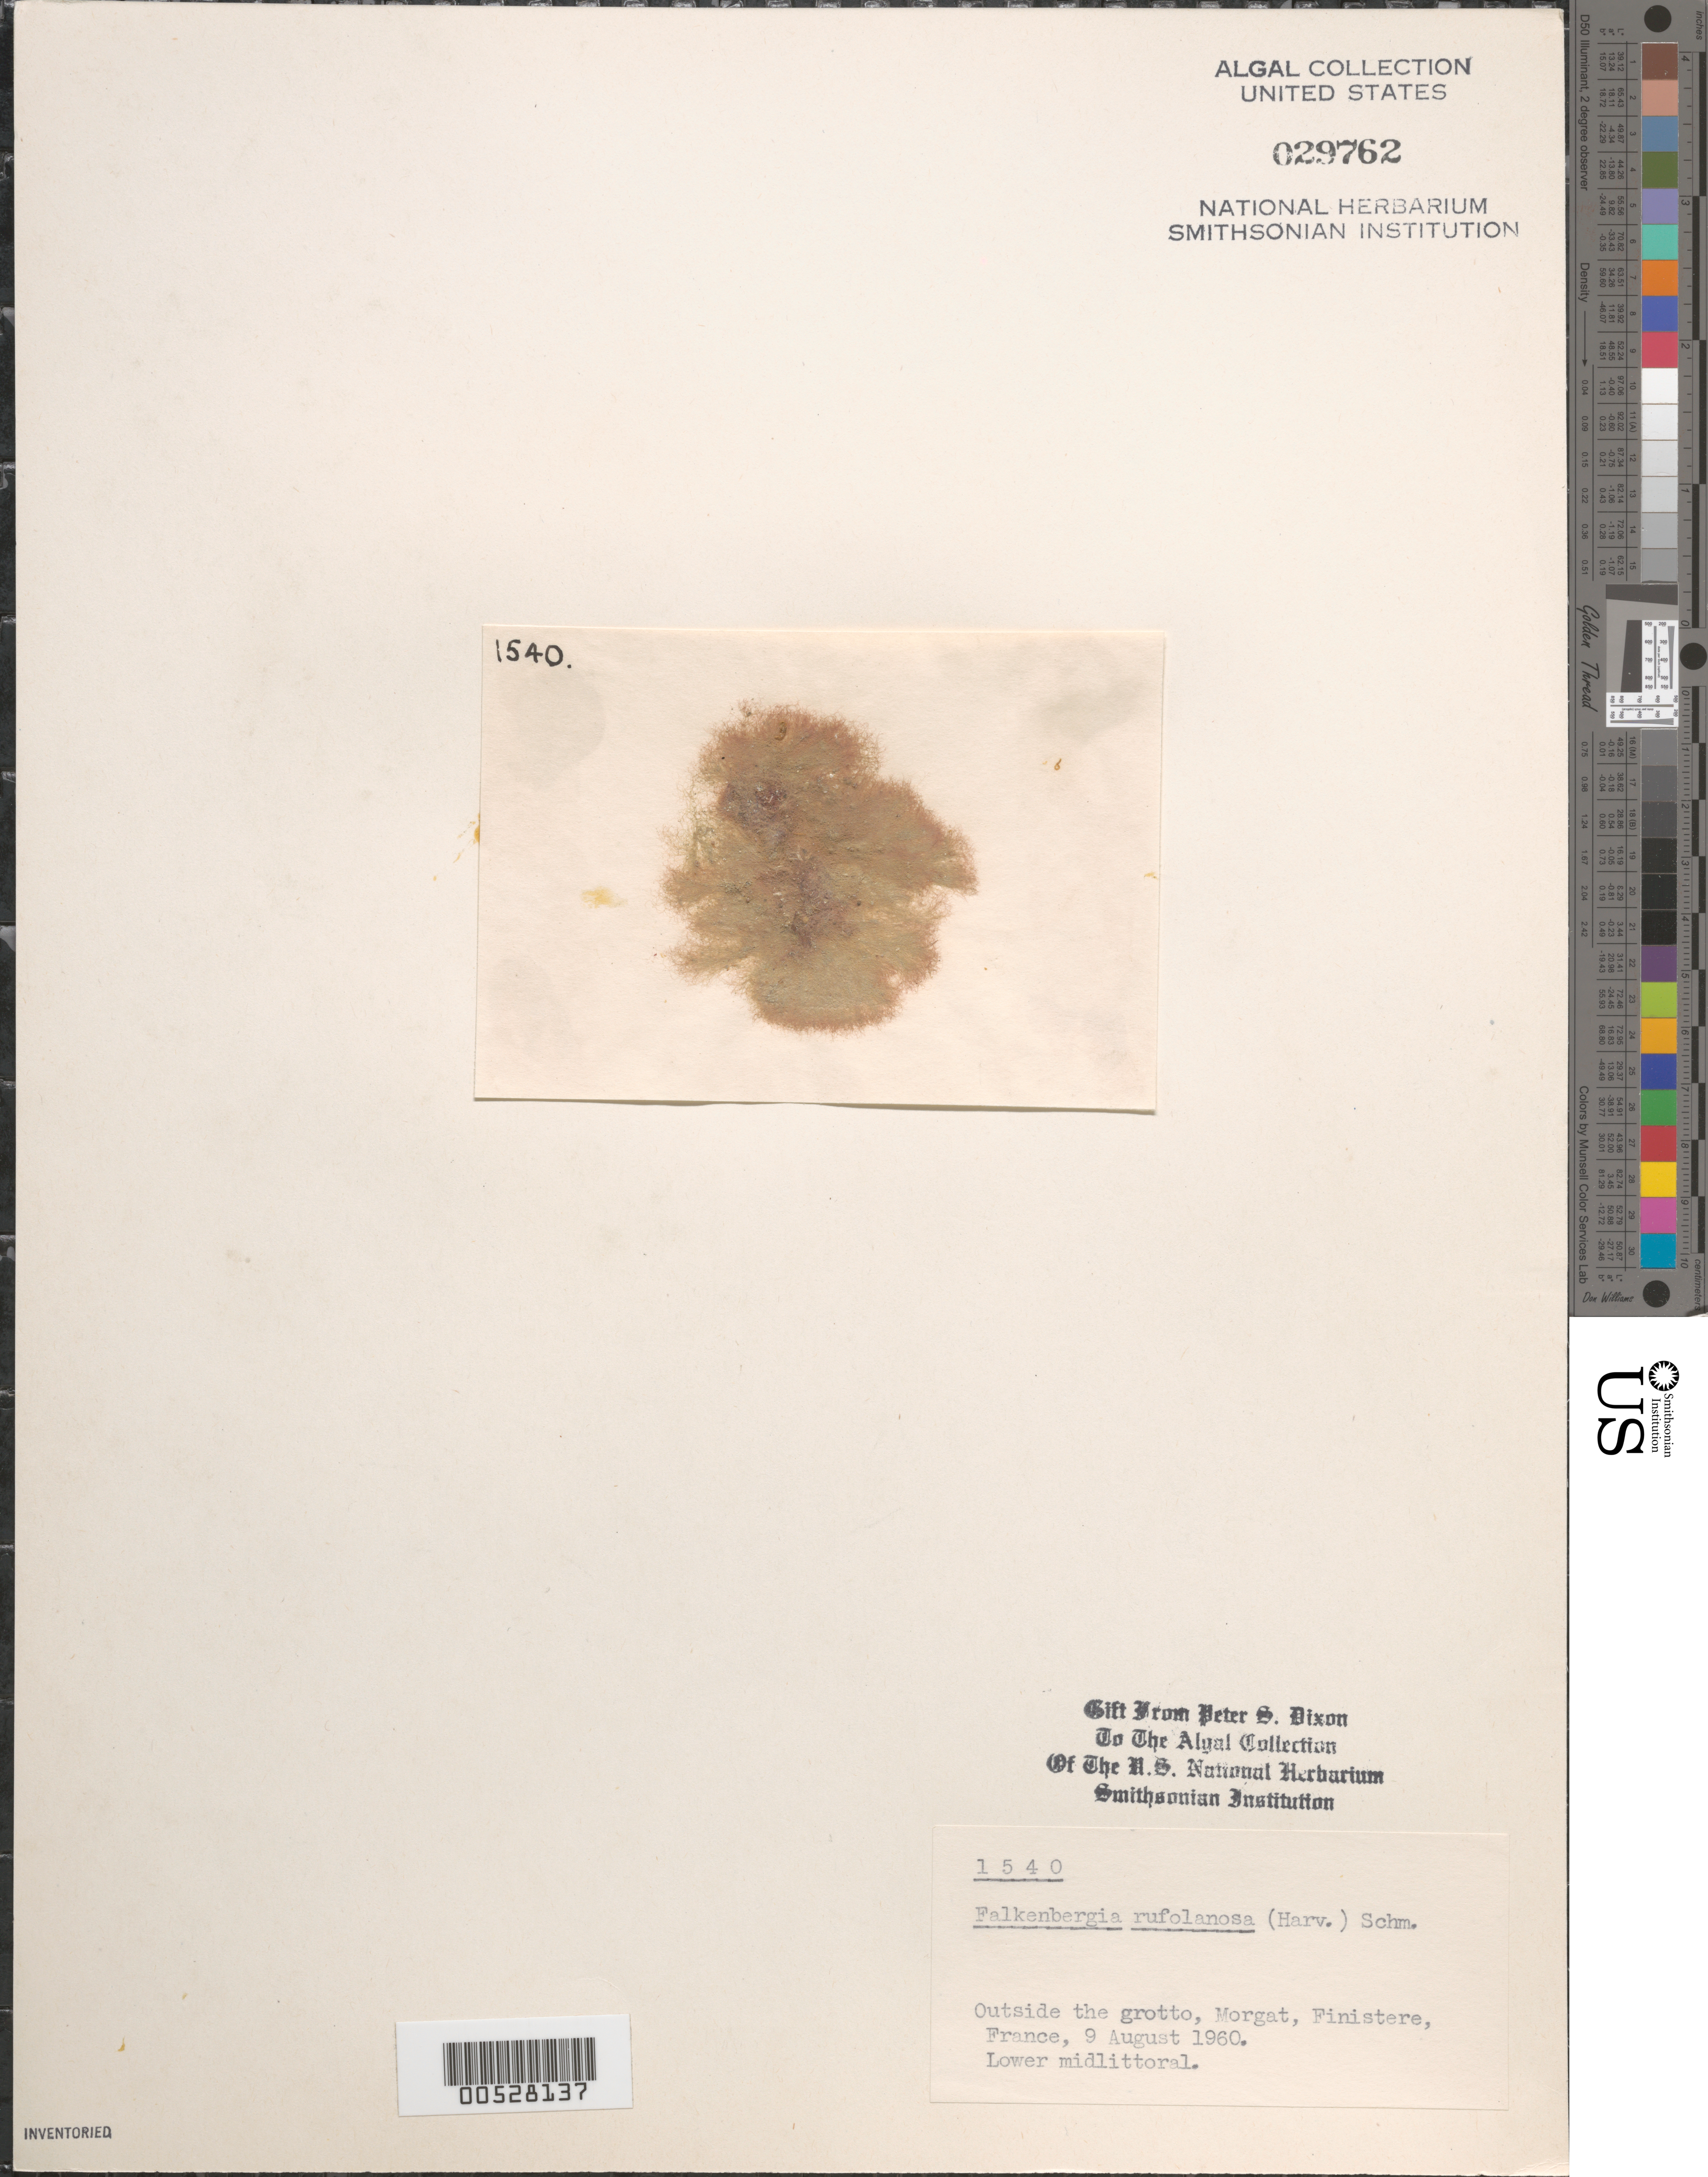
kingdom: Plantae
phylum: Rhodophyta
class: Florideophyceae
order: Bonnemaisoniales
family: Bonnemaisoniaceae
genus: Asparagopsis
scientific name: Asparagopsis armata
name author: Harv.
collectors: P. S. Dixon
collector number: PSD 1540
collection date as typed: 09 Aug 1960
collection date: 1960-08-09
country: France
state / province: Bretagne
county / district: Finistère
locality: Morgat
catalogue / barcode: US 29762